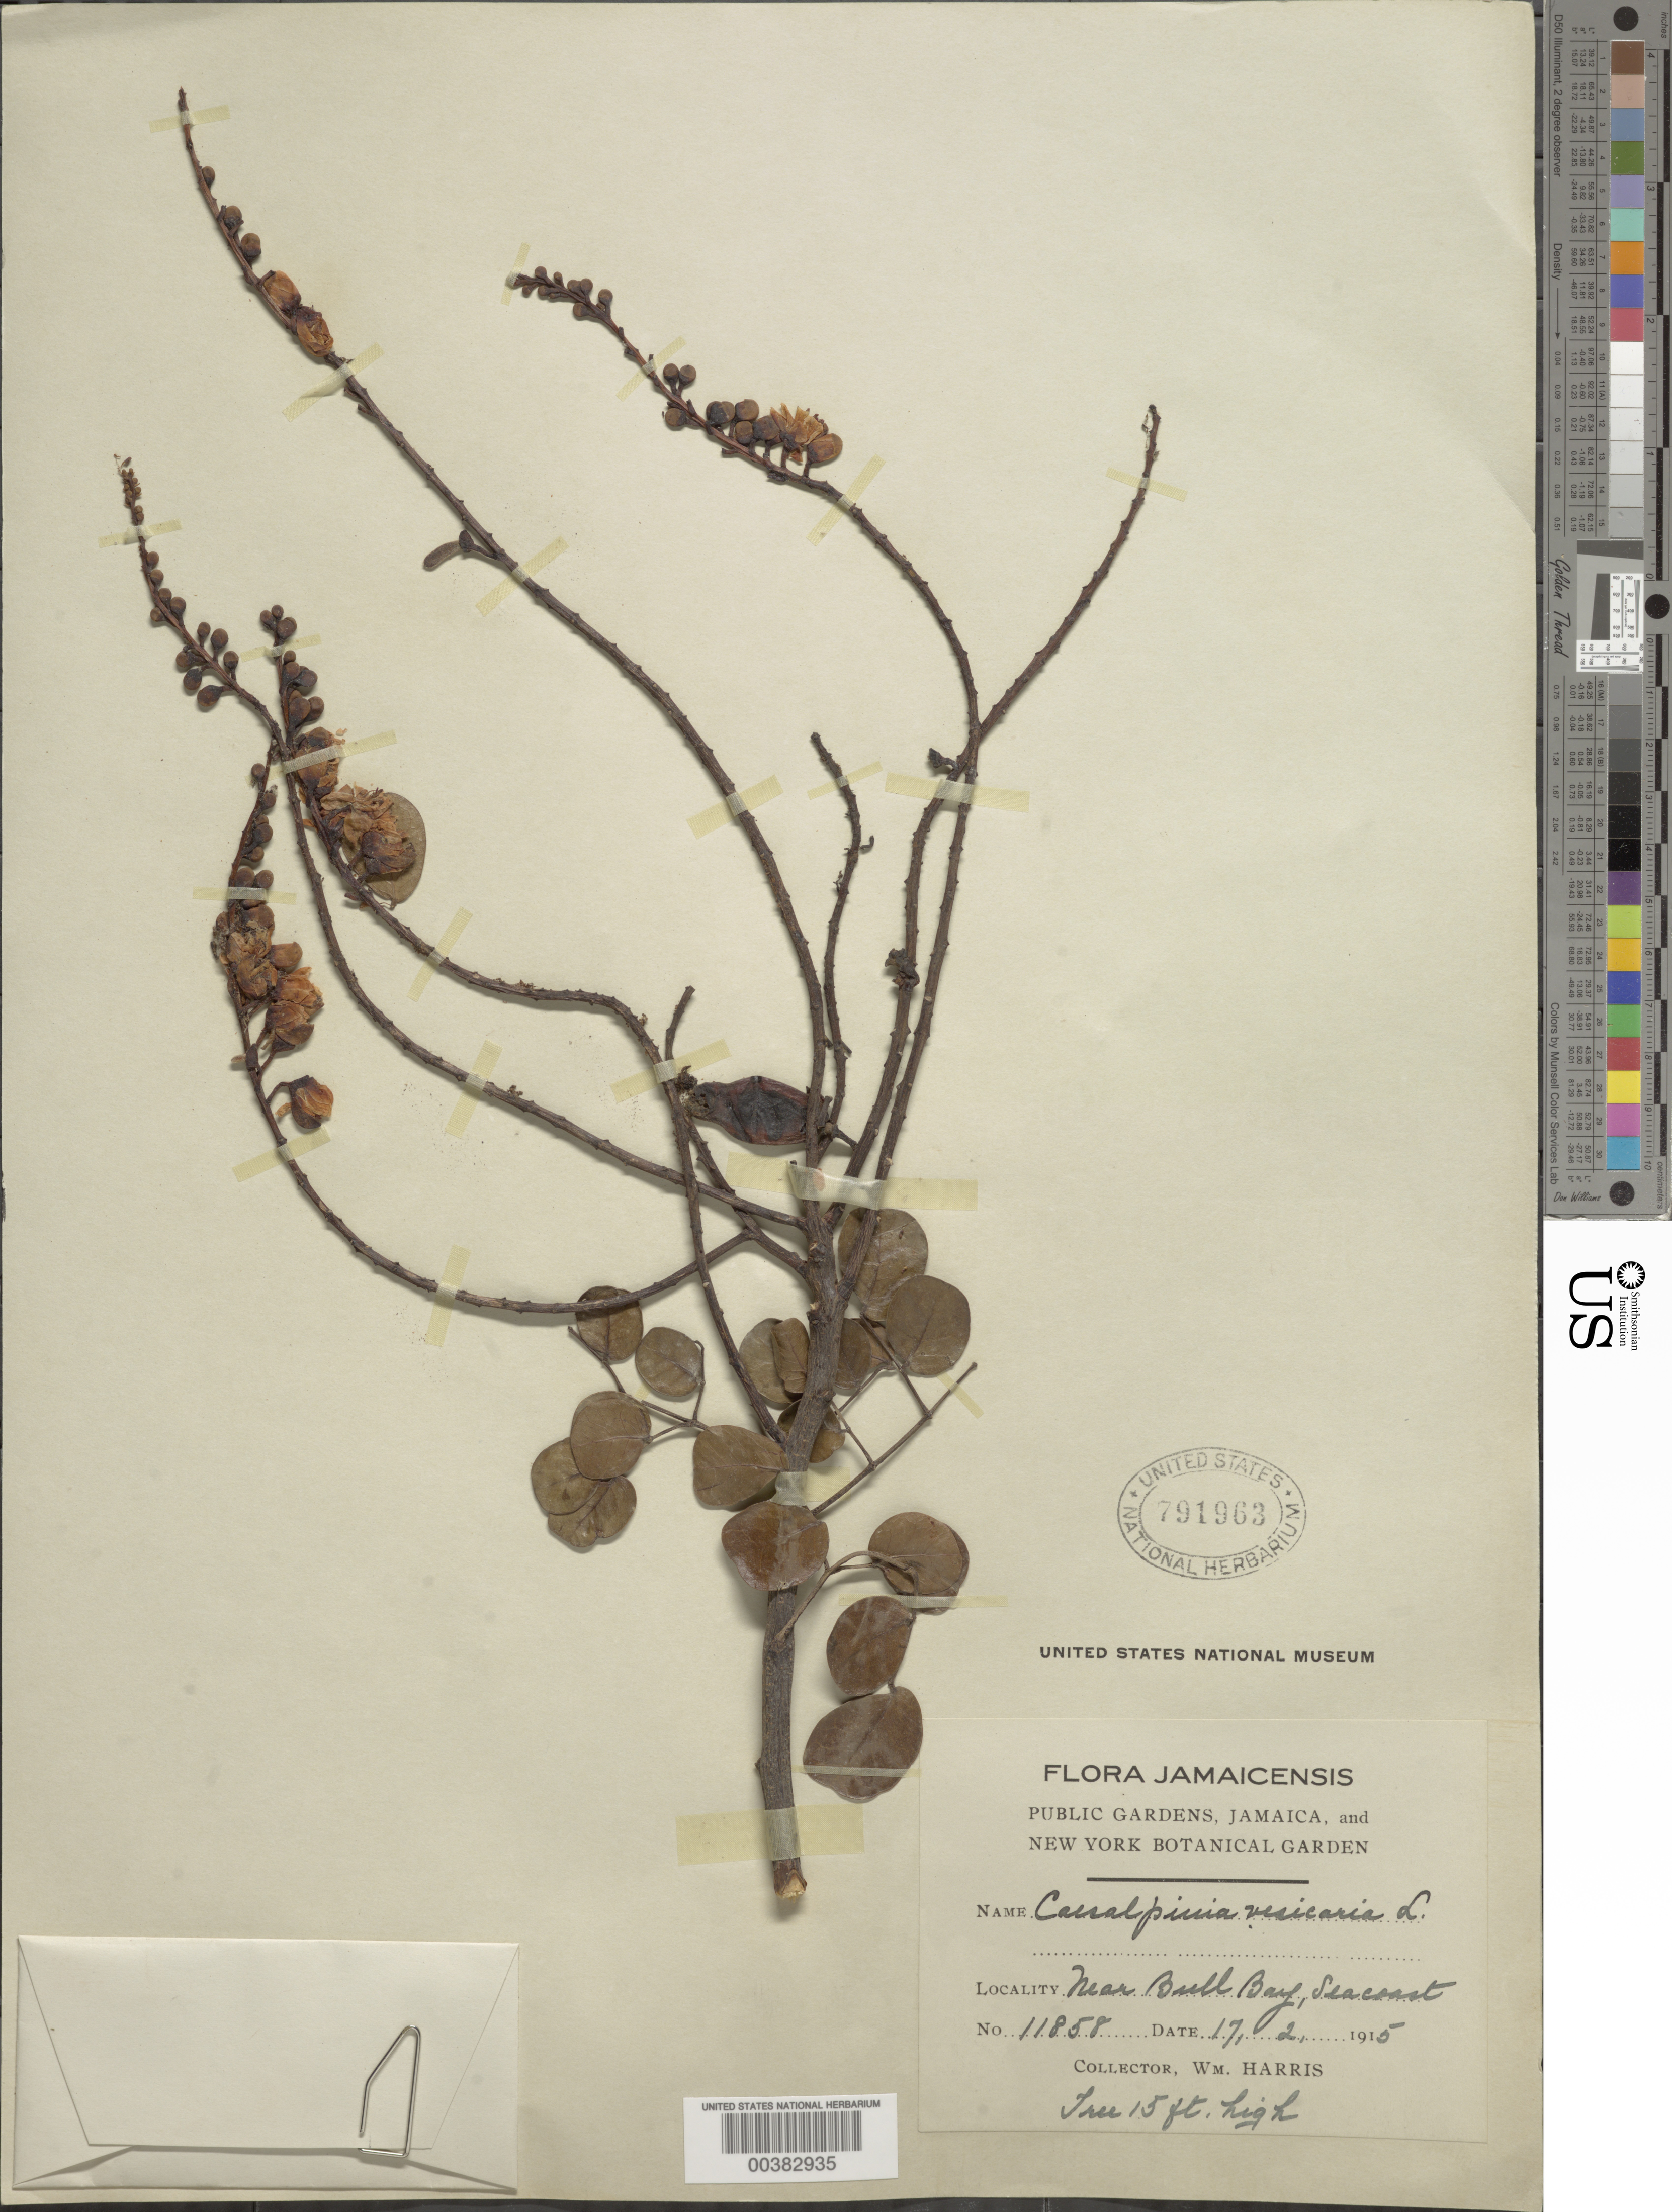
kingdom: Plantae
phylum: Tracheophyta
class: Magnoliopsida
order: Fabales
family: Fabaceae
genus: Tara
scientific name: Tara vesicaria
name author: (L.) Molinari et al.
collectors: W. H. Harris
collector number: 11858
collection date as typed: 17 Feb 1915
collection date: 1915-02-17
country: Jamaica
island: Greater Antilles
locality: Near bull bay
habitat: Seacoast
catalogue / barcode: US 791963